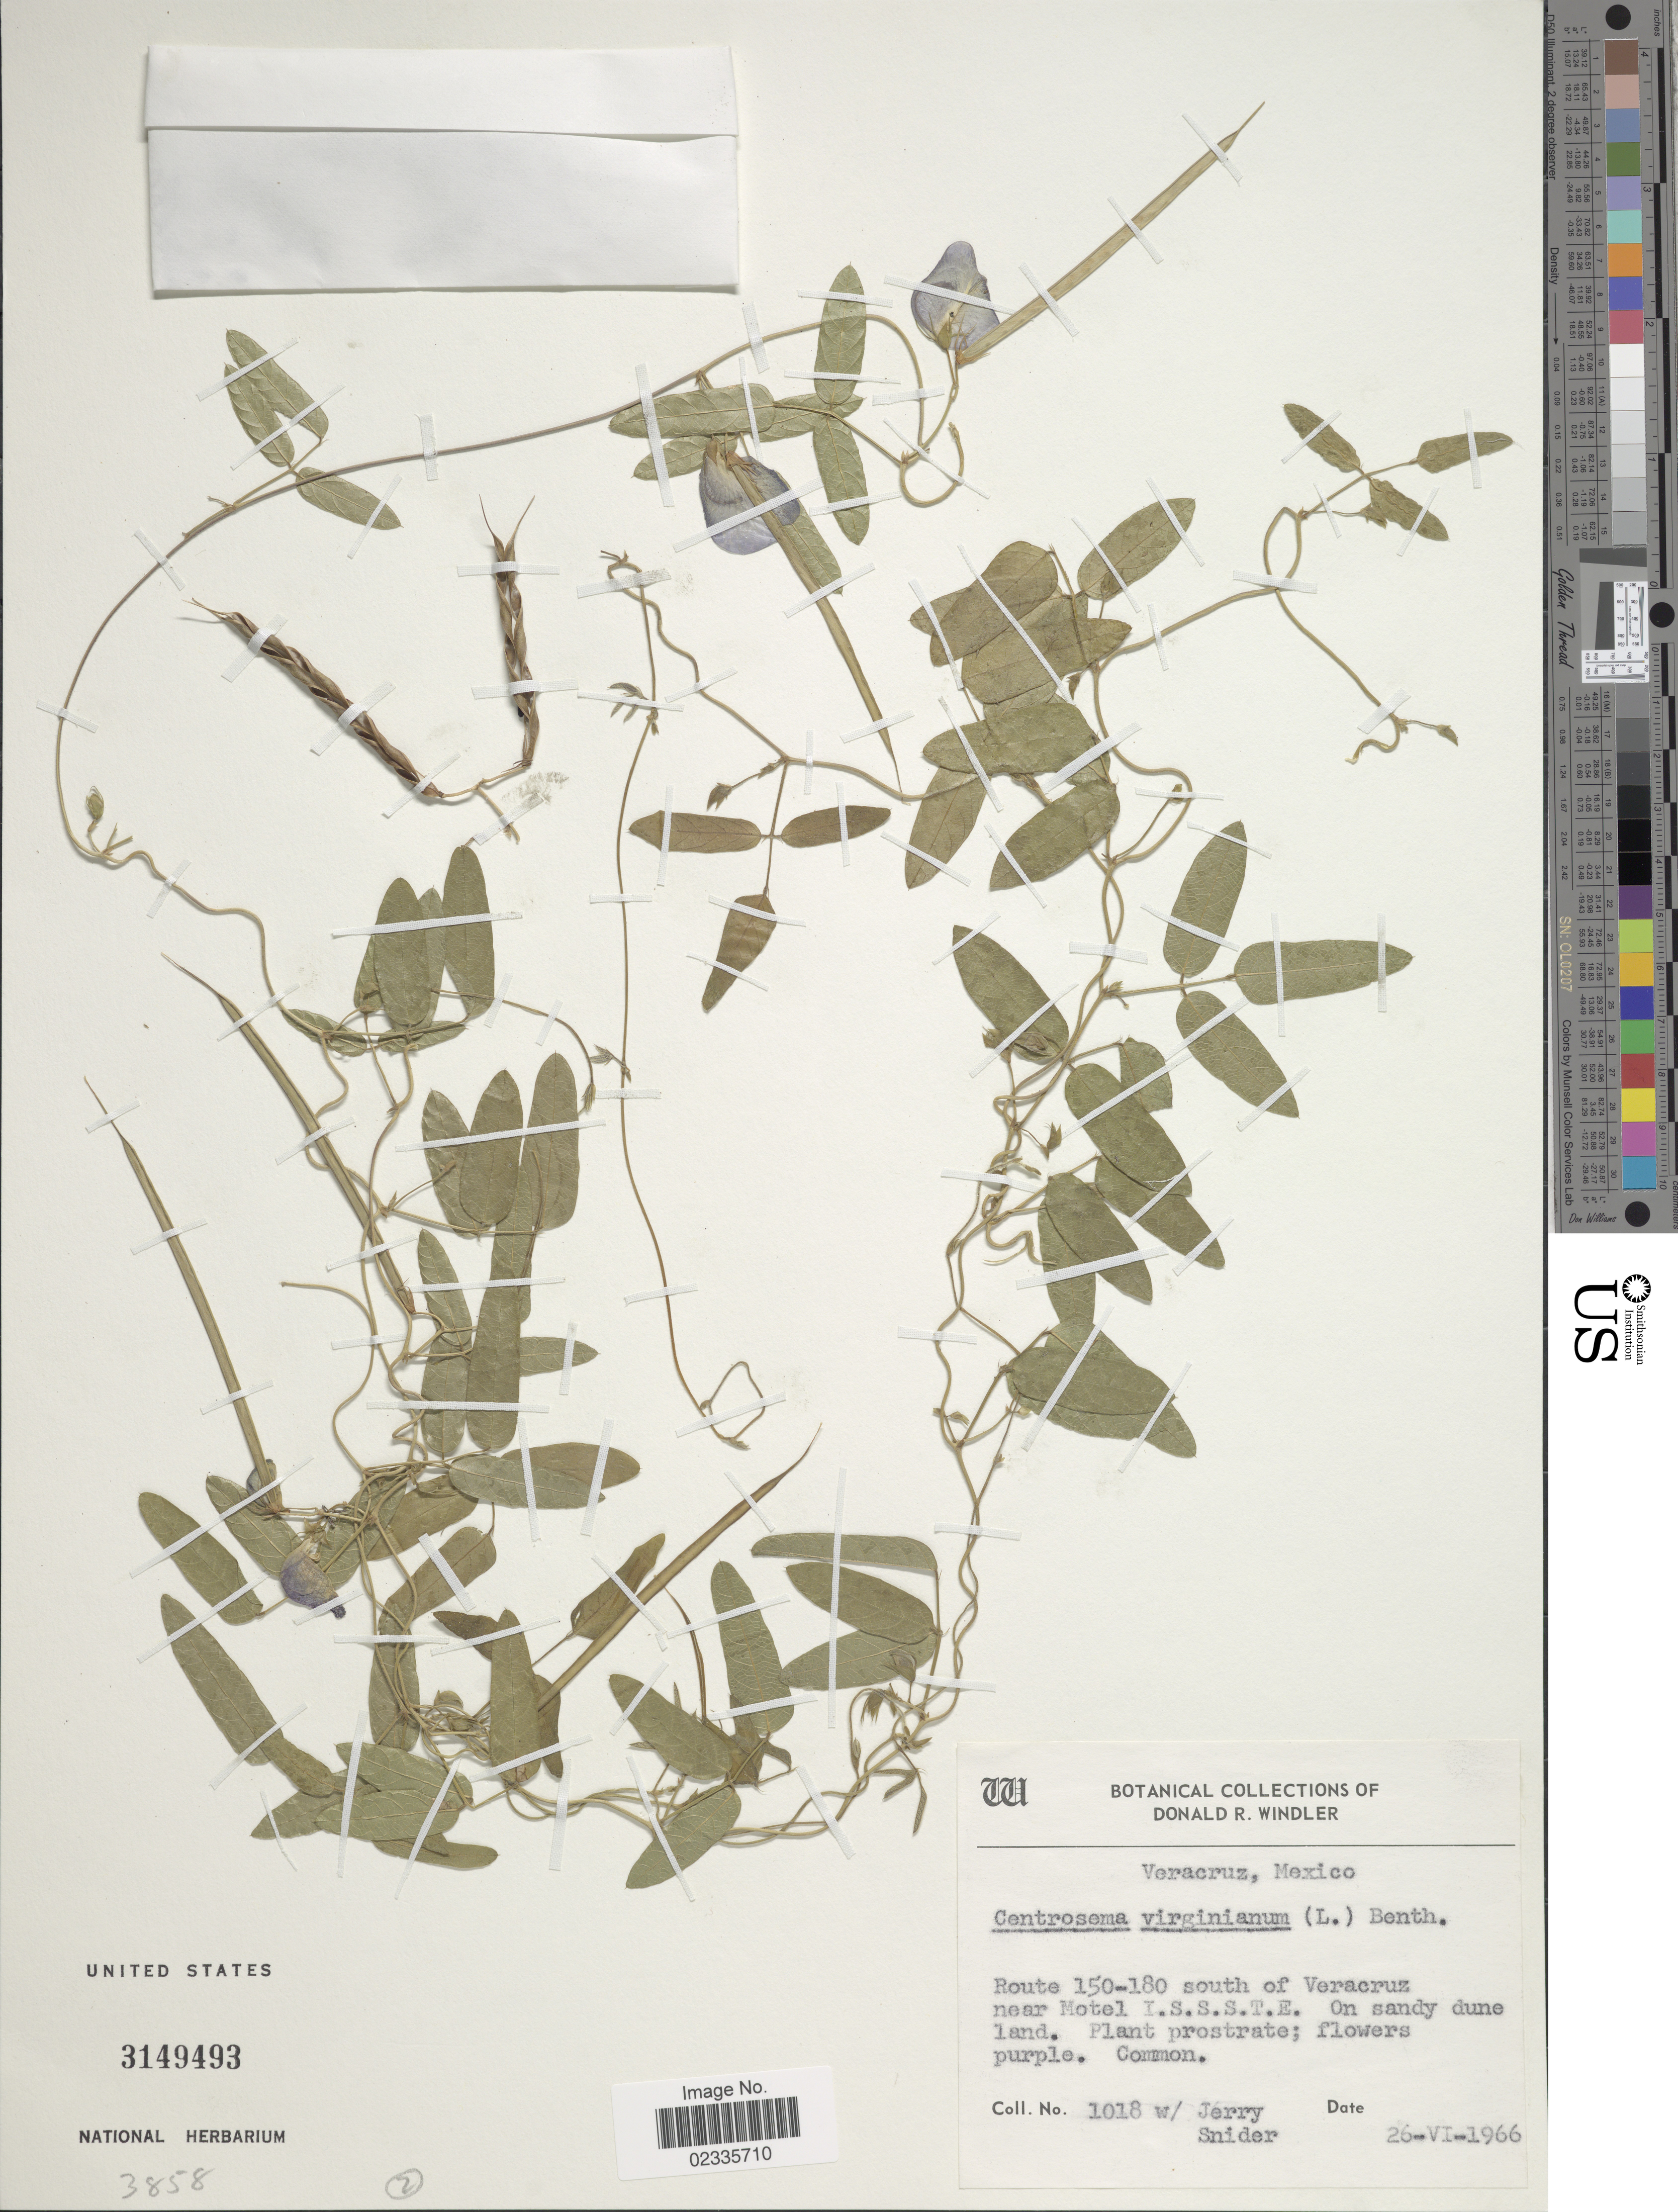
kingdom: Plantae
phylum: Tracheophyta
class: Magnoliopsida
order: Fabales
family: Fabaceae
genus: Centrosema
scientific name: Centrosema virginianum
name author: (L.) Benth.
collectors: J. Snider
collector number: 1018w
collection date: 1966-06-26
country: Mexico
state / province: Veracruz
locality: Veracruz, Mexico. Route 150-180 south of Veracruz near Motel I.S.S.S.T.E.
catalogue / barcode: US 3149493